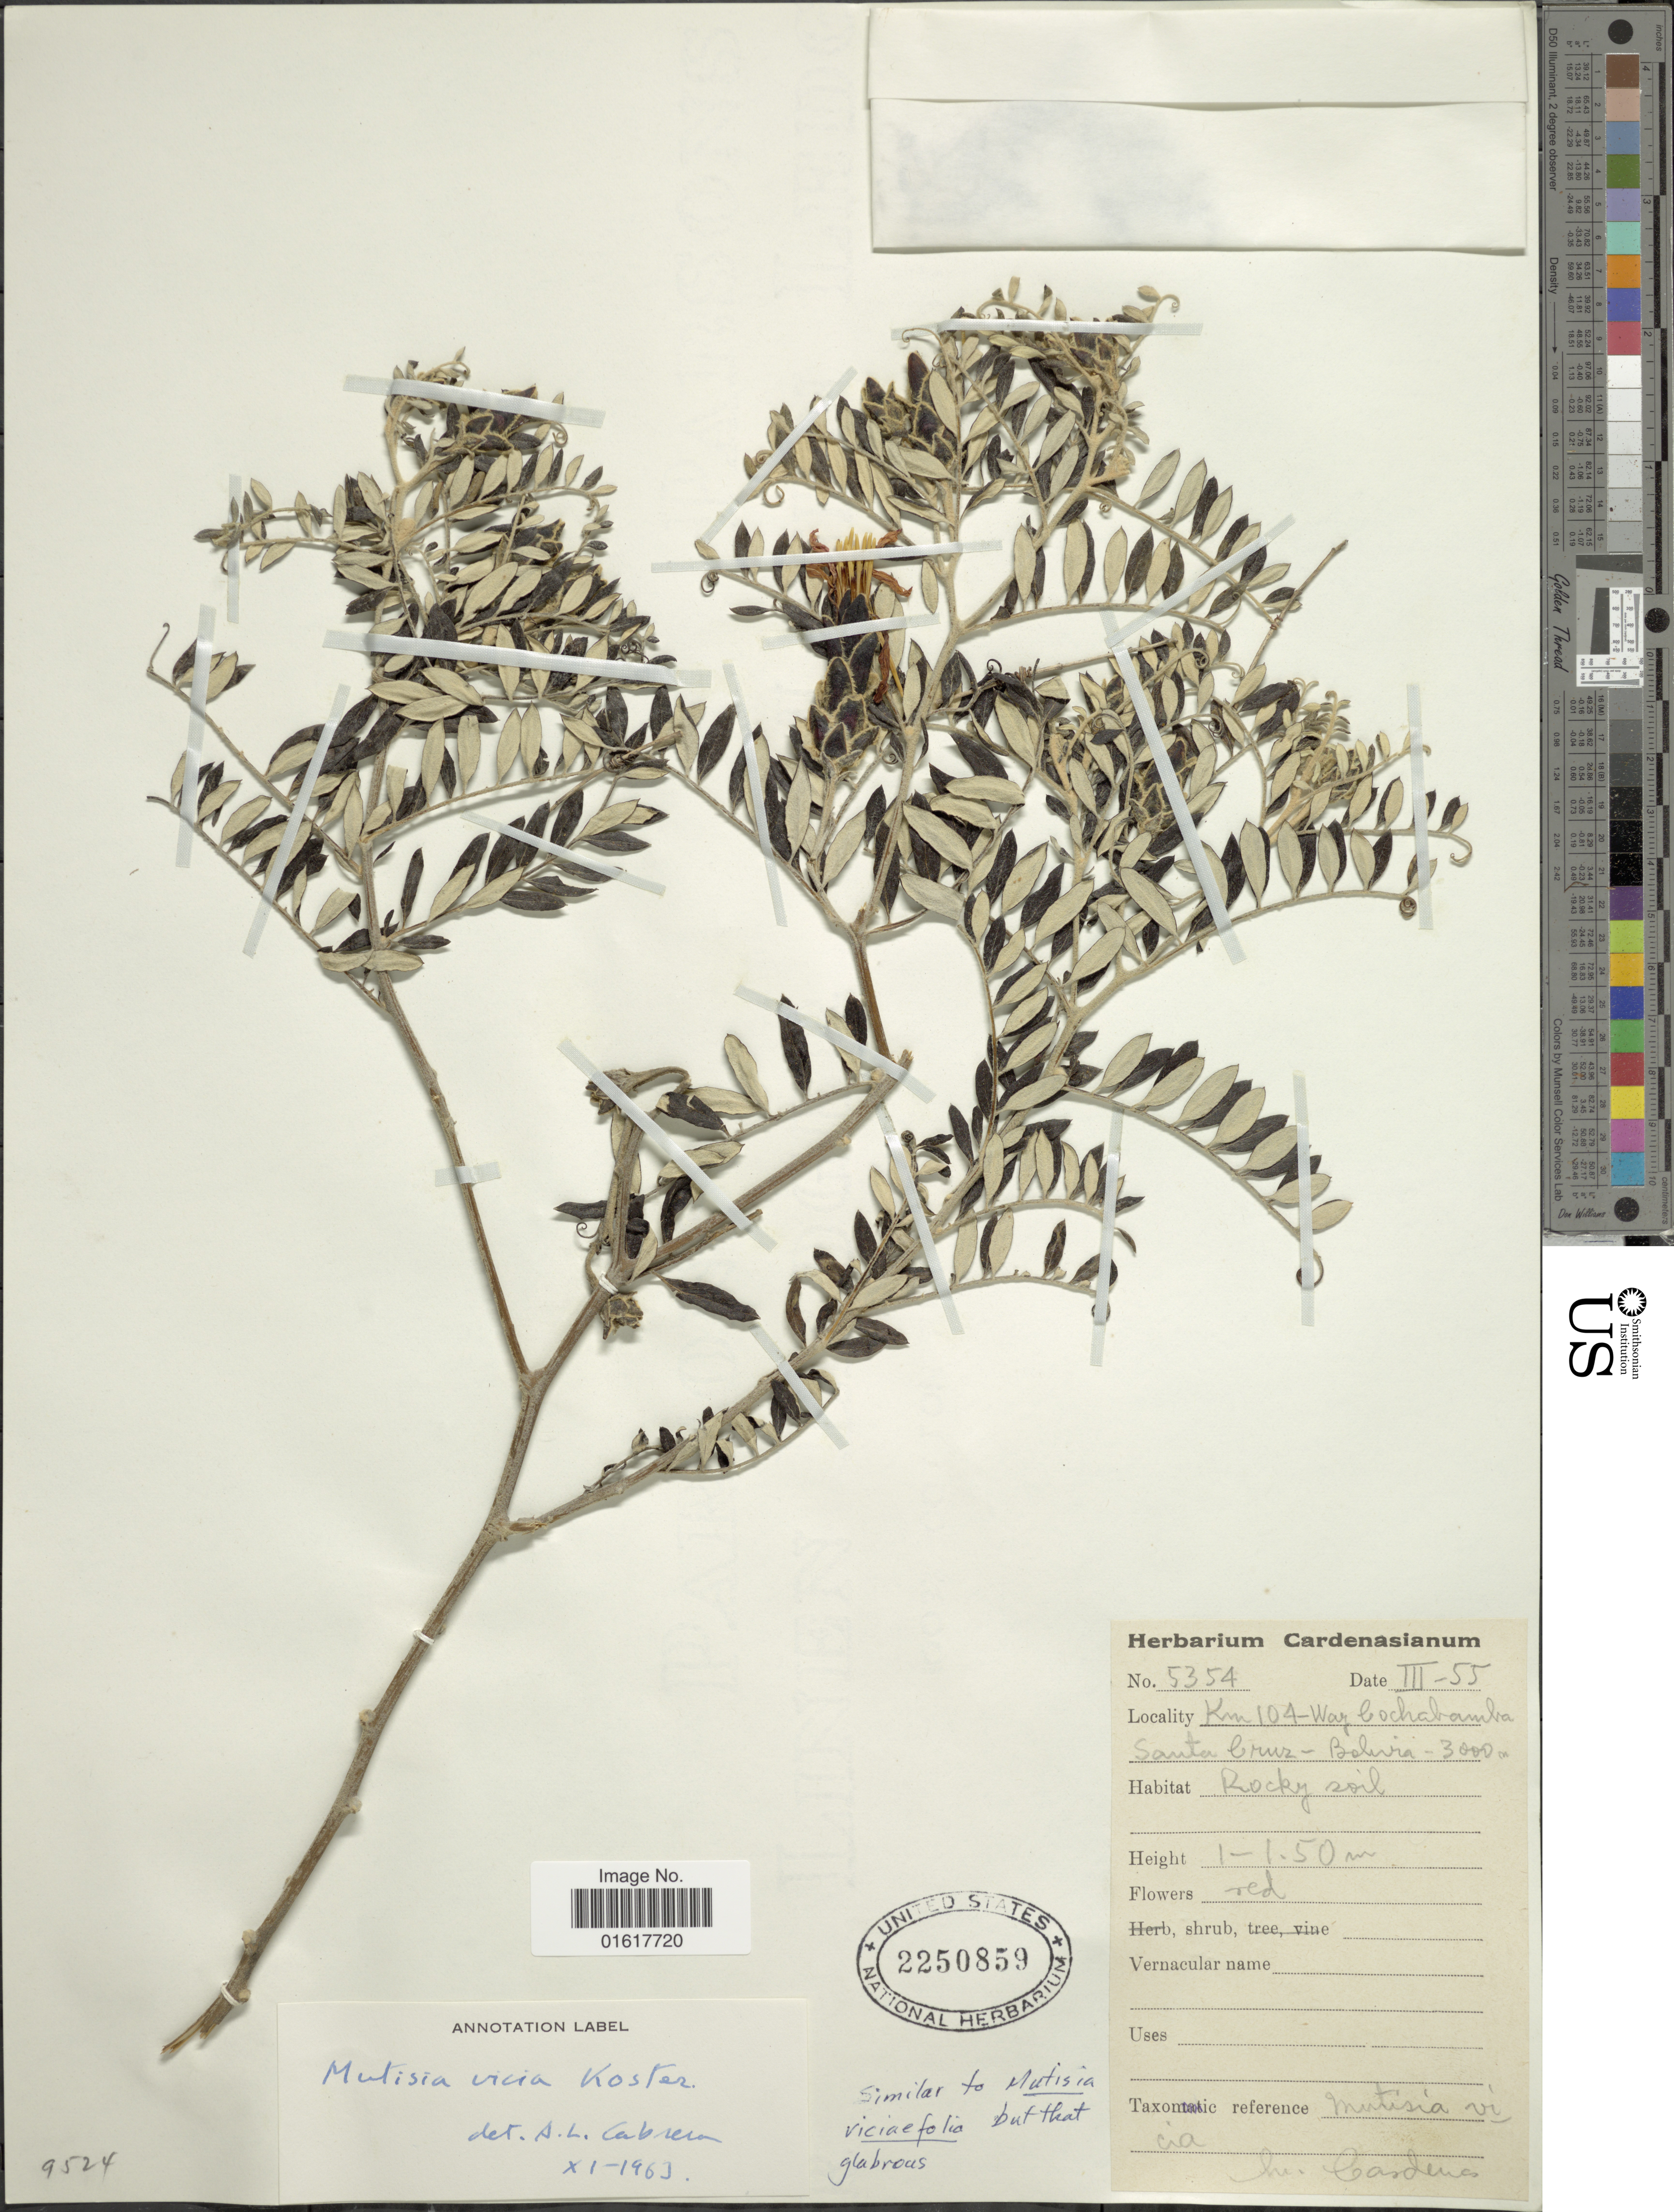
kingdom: Plantae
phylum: Tracheophyta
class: Magnoliopsida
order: Asterales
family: Asteraceae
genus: Mutisia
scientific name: Mutisia vicia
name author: J. Kost.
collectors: M. Cárdenas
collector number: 5354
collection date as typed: Transcribed d/m/y: /3/55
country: Bolivia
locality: Km 104 - Way Cochabamba. Santa Cruz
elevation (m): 3000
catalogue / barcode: US 2250859